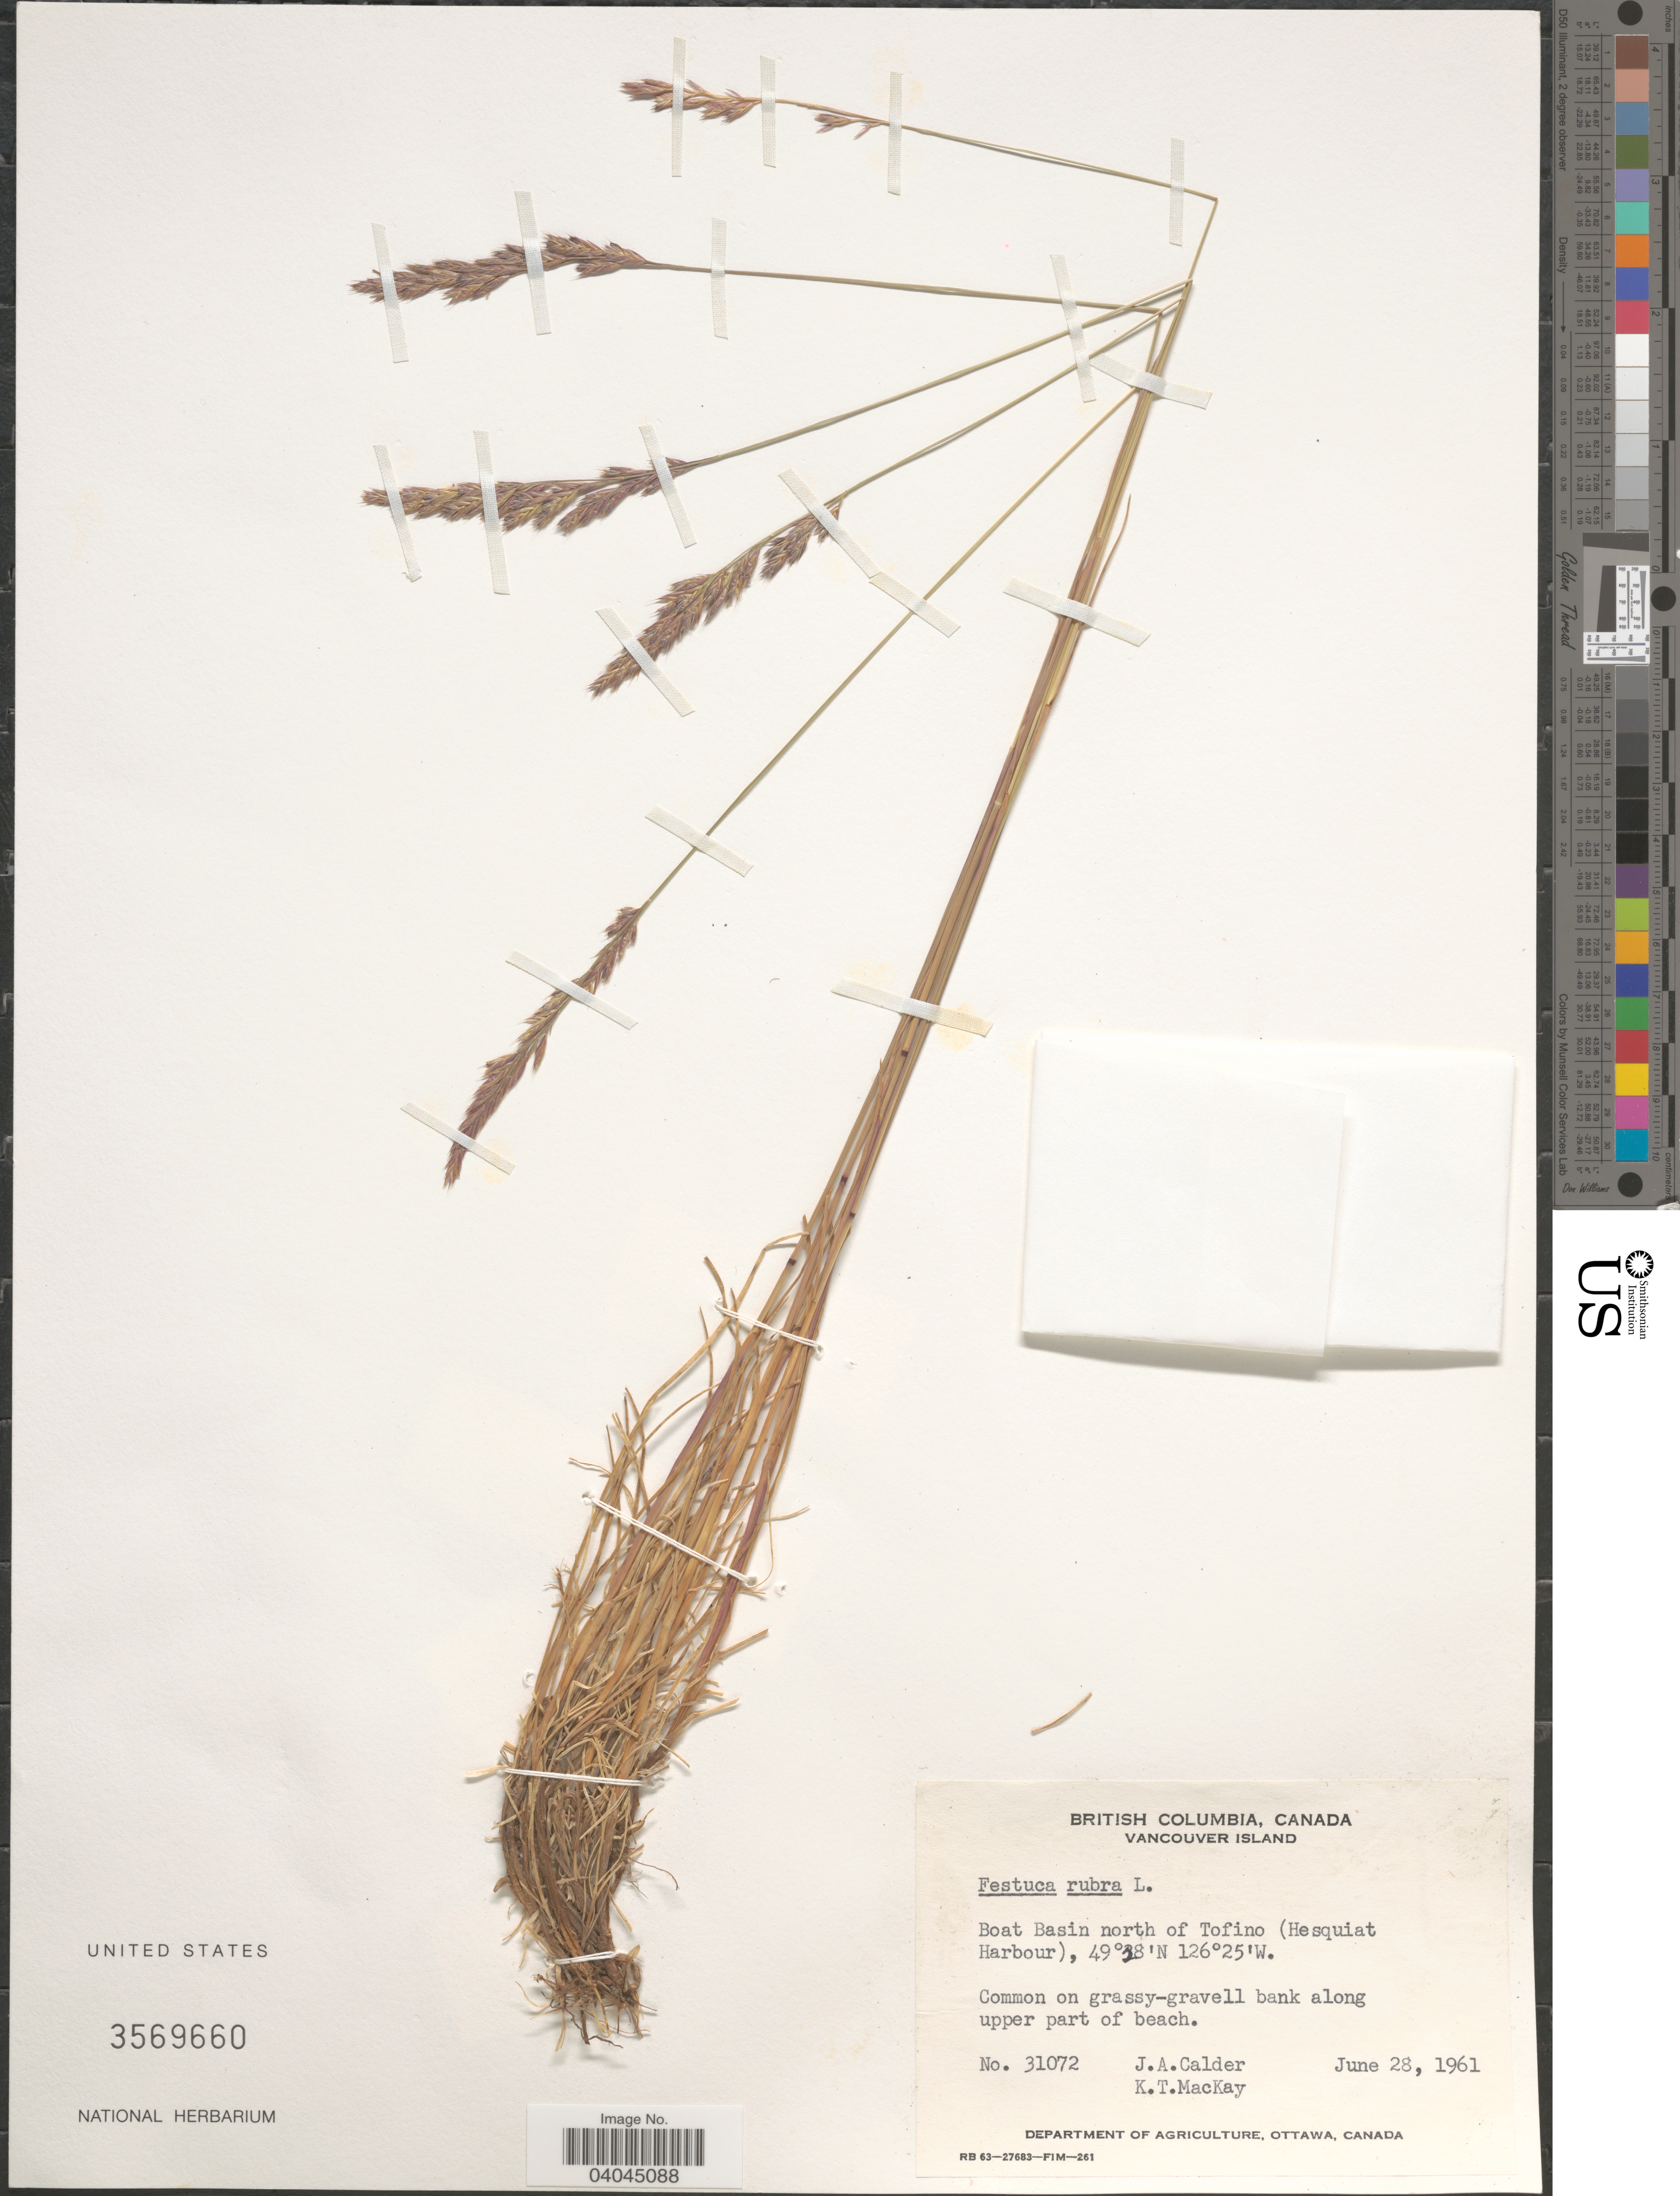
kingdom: Plantae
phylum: Tracheophyta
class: Liliopsida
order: Poales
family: Poaceae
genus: Festuca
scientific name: Festuca rubra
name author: L.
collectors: J. A. Calder & K. T. Mackay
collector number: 31072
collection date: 1961-06-28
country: Canada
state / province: British Columbia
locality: Vancouver Island. Boat Basin north of Tofino (Hesquiat Harbour). Along upper part of beach.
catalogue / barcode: US 3569660